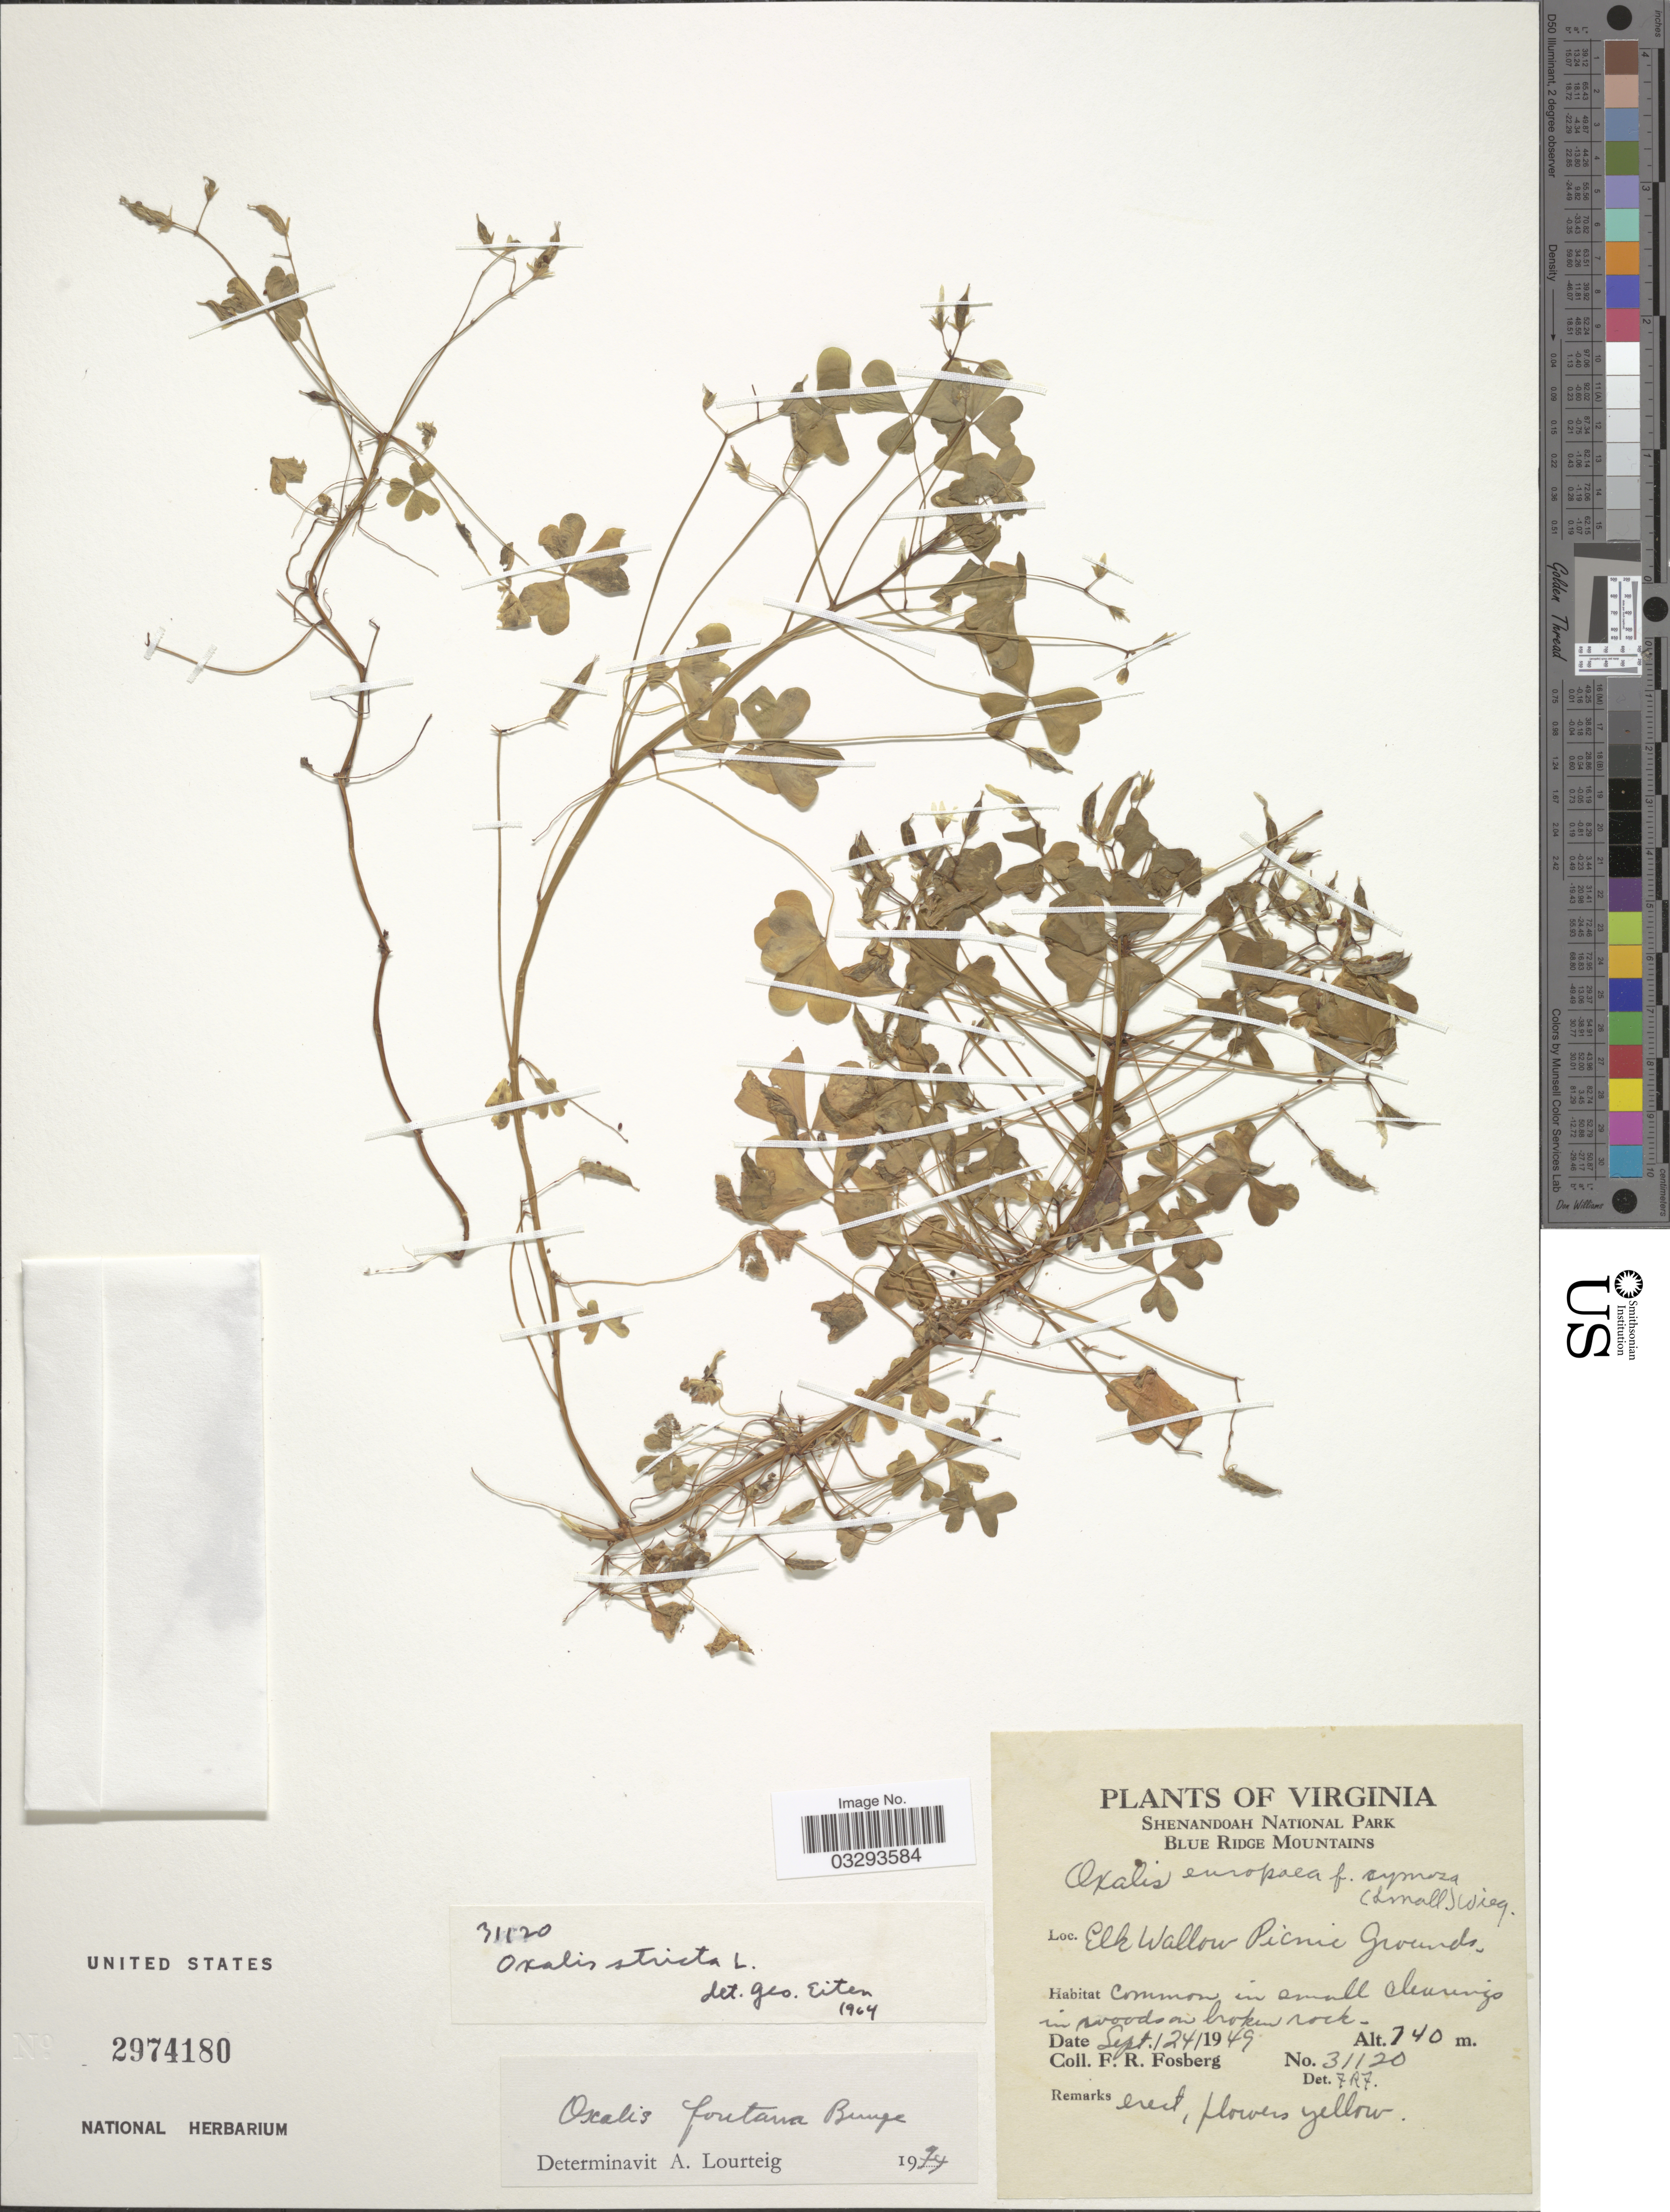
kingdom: Plantae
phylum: Tracheophyta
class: Magnoliopsida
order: Oxalidales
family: Oxalidaceae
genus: Oxalis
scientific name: Oxalis fontana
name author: Bunge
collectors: F. R. Fosberg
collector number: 31120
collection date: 1949-09-24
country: United States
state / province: Virginia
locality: Shenandoah National Park. Blue Ridge Mountains. Elk Wallow Picnic Grounds.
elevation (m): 740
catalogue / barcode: US 2974180